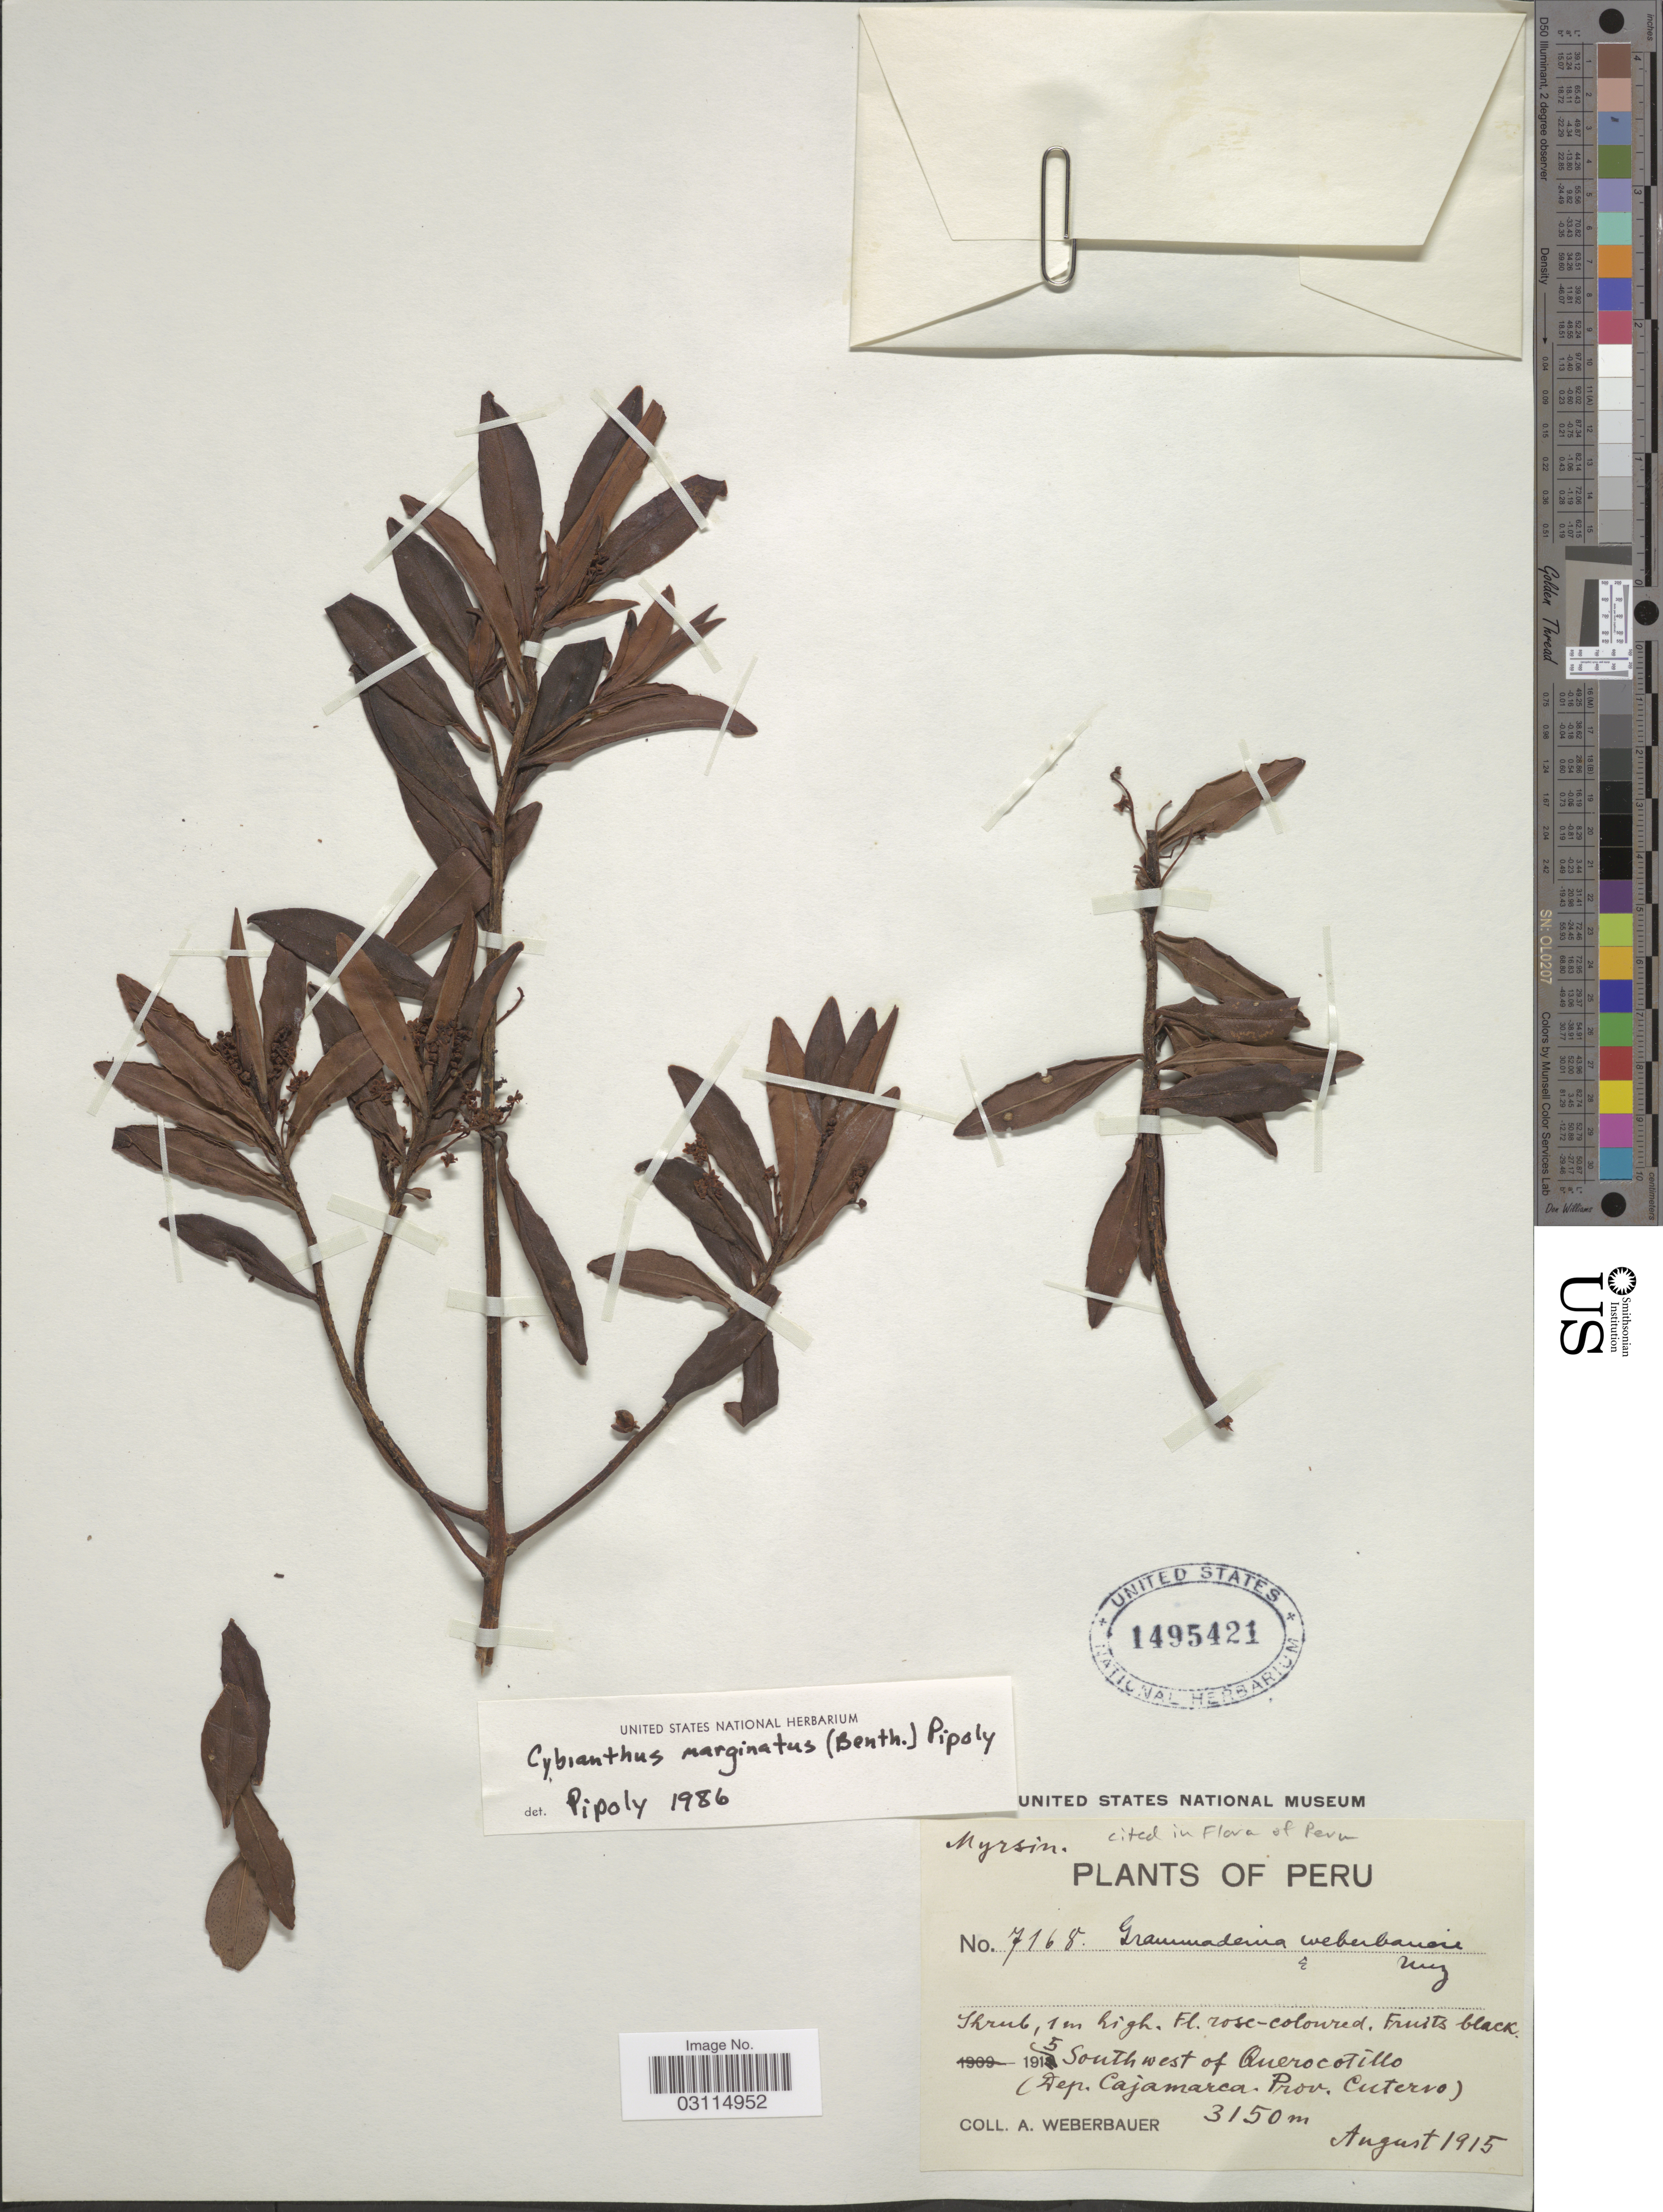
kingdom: Plantae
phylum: Tracheophyta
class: Magnoliopsida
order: Ericales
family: Primulaceae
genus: Cybianthus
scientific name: Cybianthus marginatus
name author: (Benth.) Pipoly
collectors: A. Weberbauer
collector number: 7168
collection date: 1915-08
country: Peru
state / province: Cajamarca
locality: Southwest of Querocotillo (Dep. Cajamarca. Prov. Cutervo).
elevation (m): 3150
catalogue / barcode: US 1495421